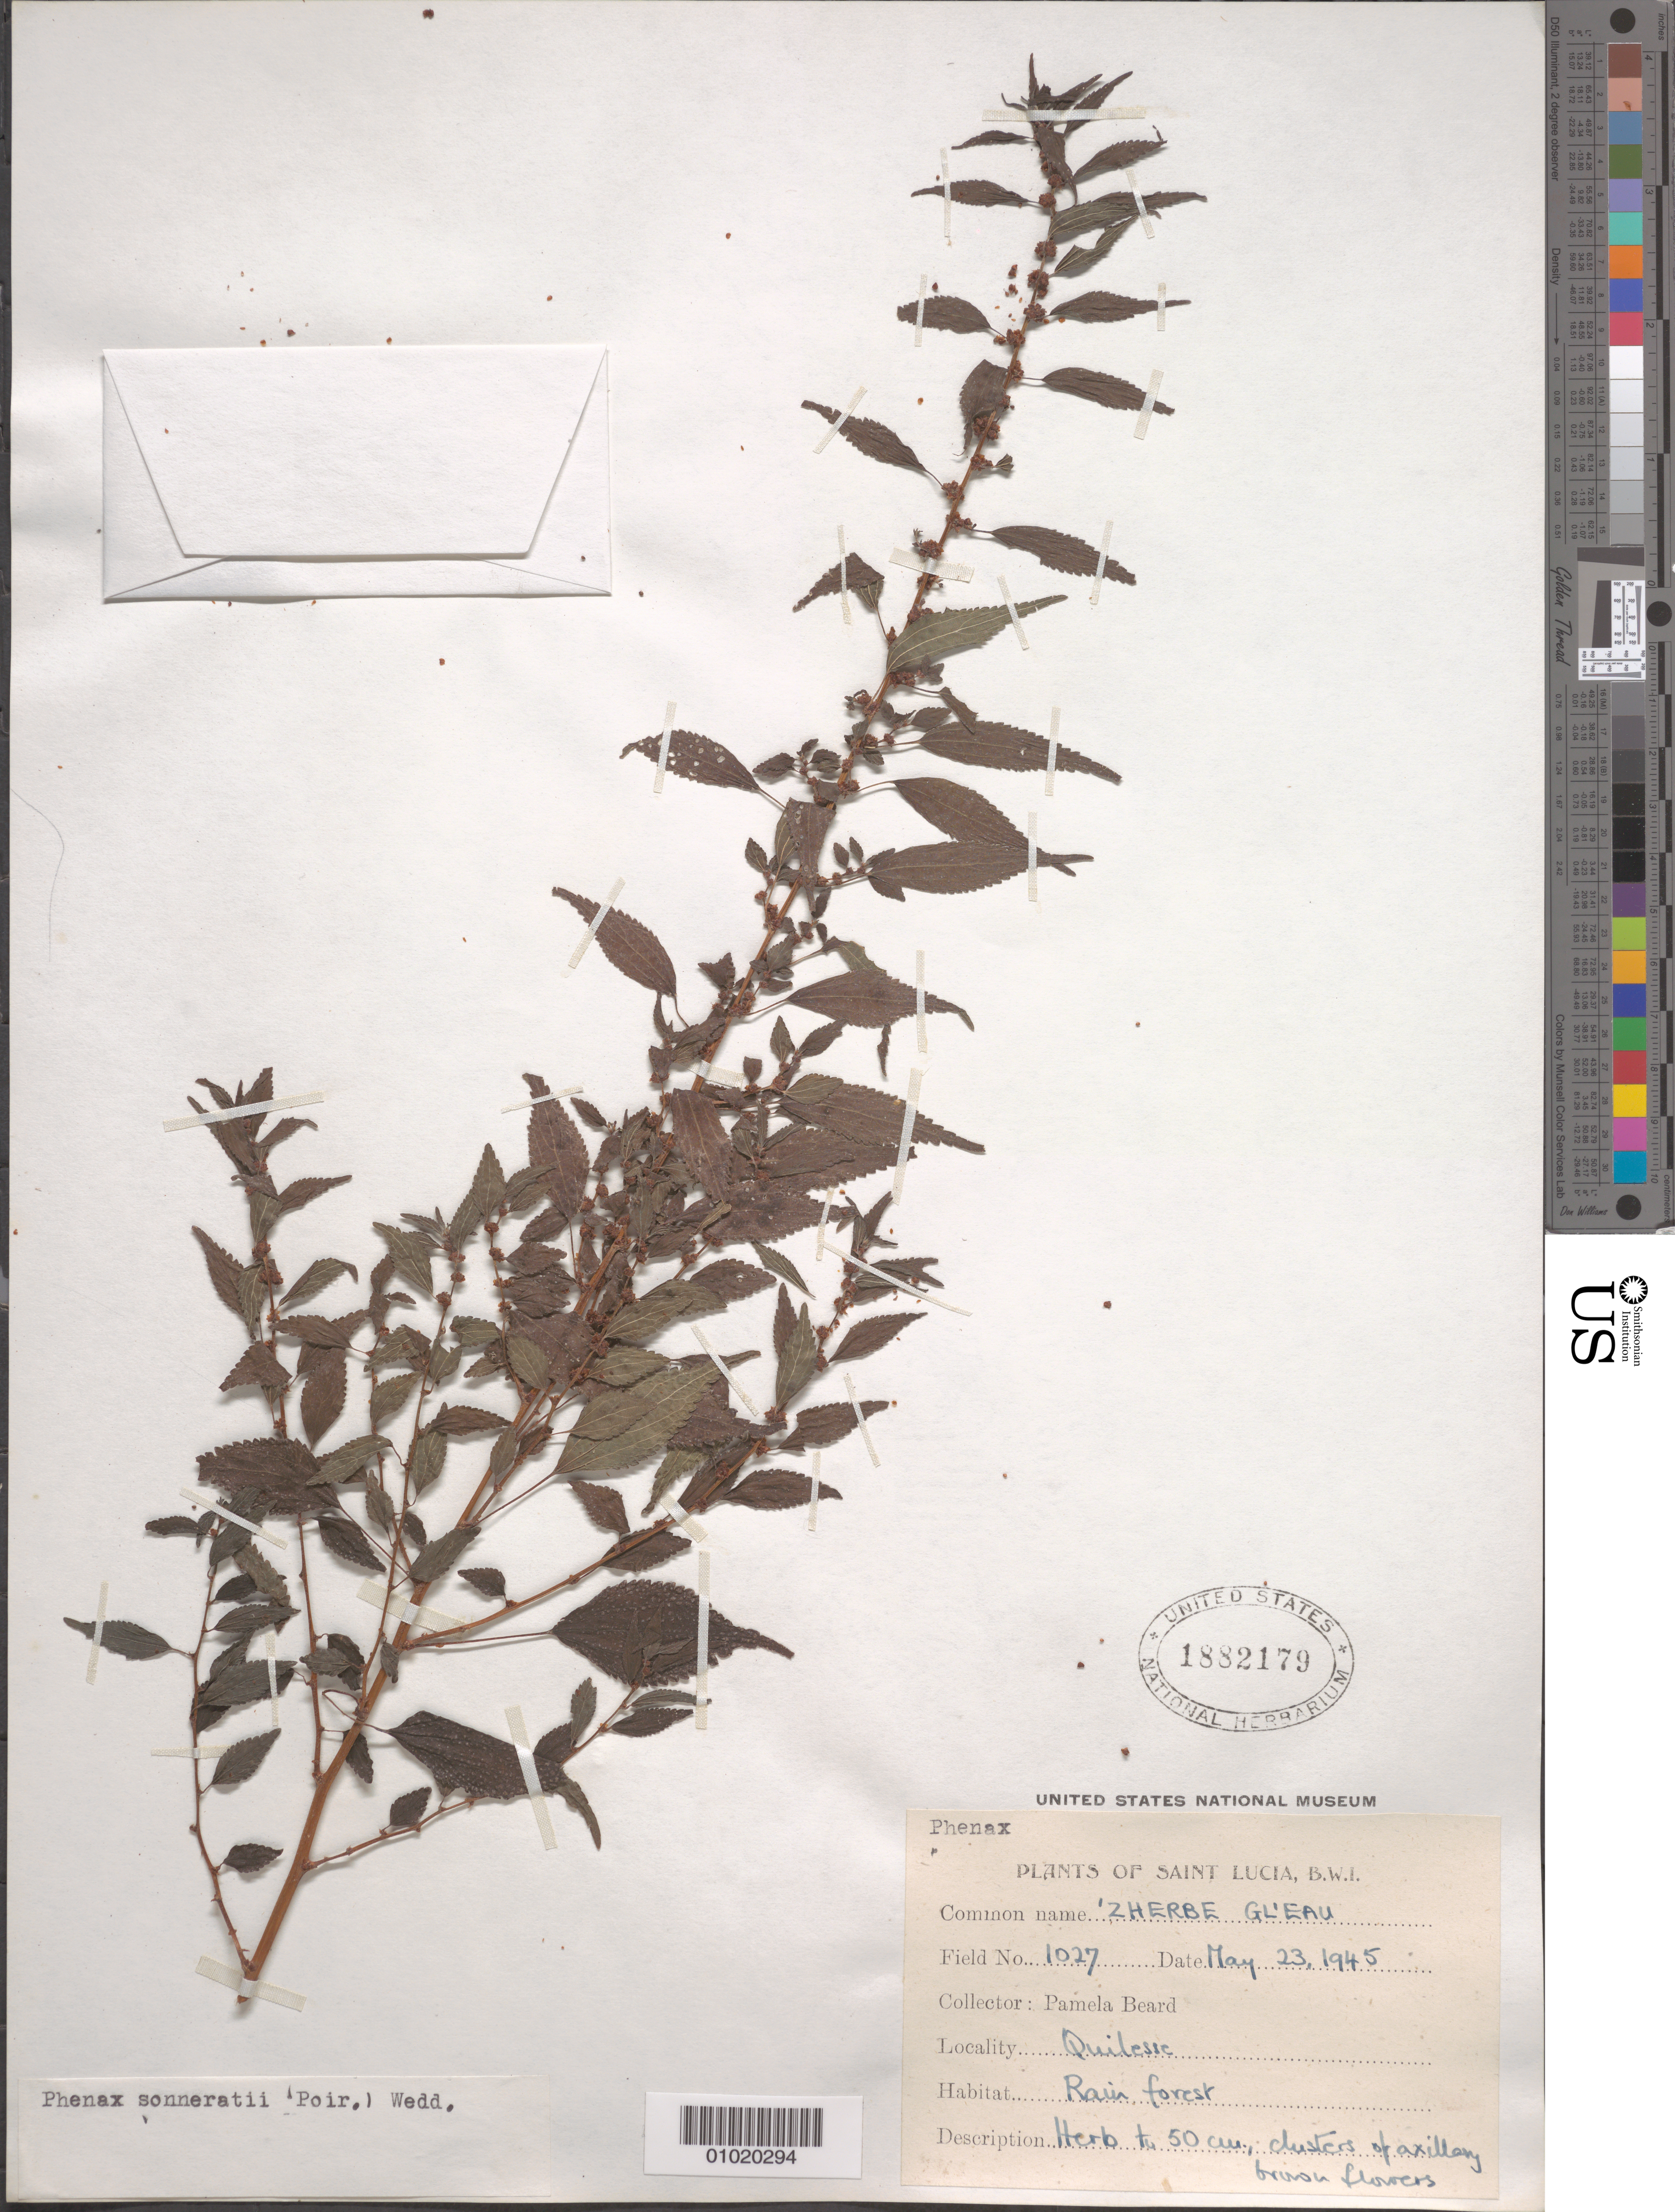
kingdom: Plantae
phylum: Tracheophyta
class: Magnoliopsida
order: Rosales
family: Urticaceae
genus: Phenax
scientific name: Phenax sonneratii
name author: (Poir.) Wedd.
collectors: P. Beard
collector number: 1027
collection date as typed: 23 May 1945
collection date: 1945-05-23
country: St. Lucia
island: St. Lucia I.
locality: Rain forest. Quilesse.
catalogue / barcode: US 1882179